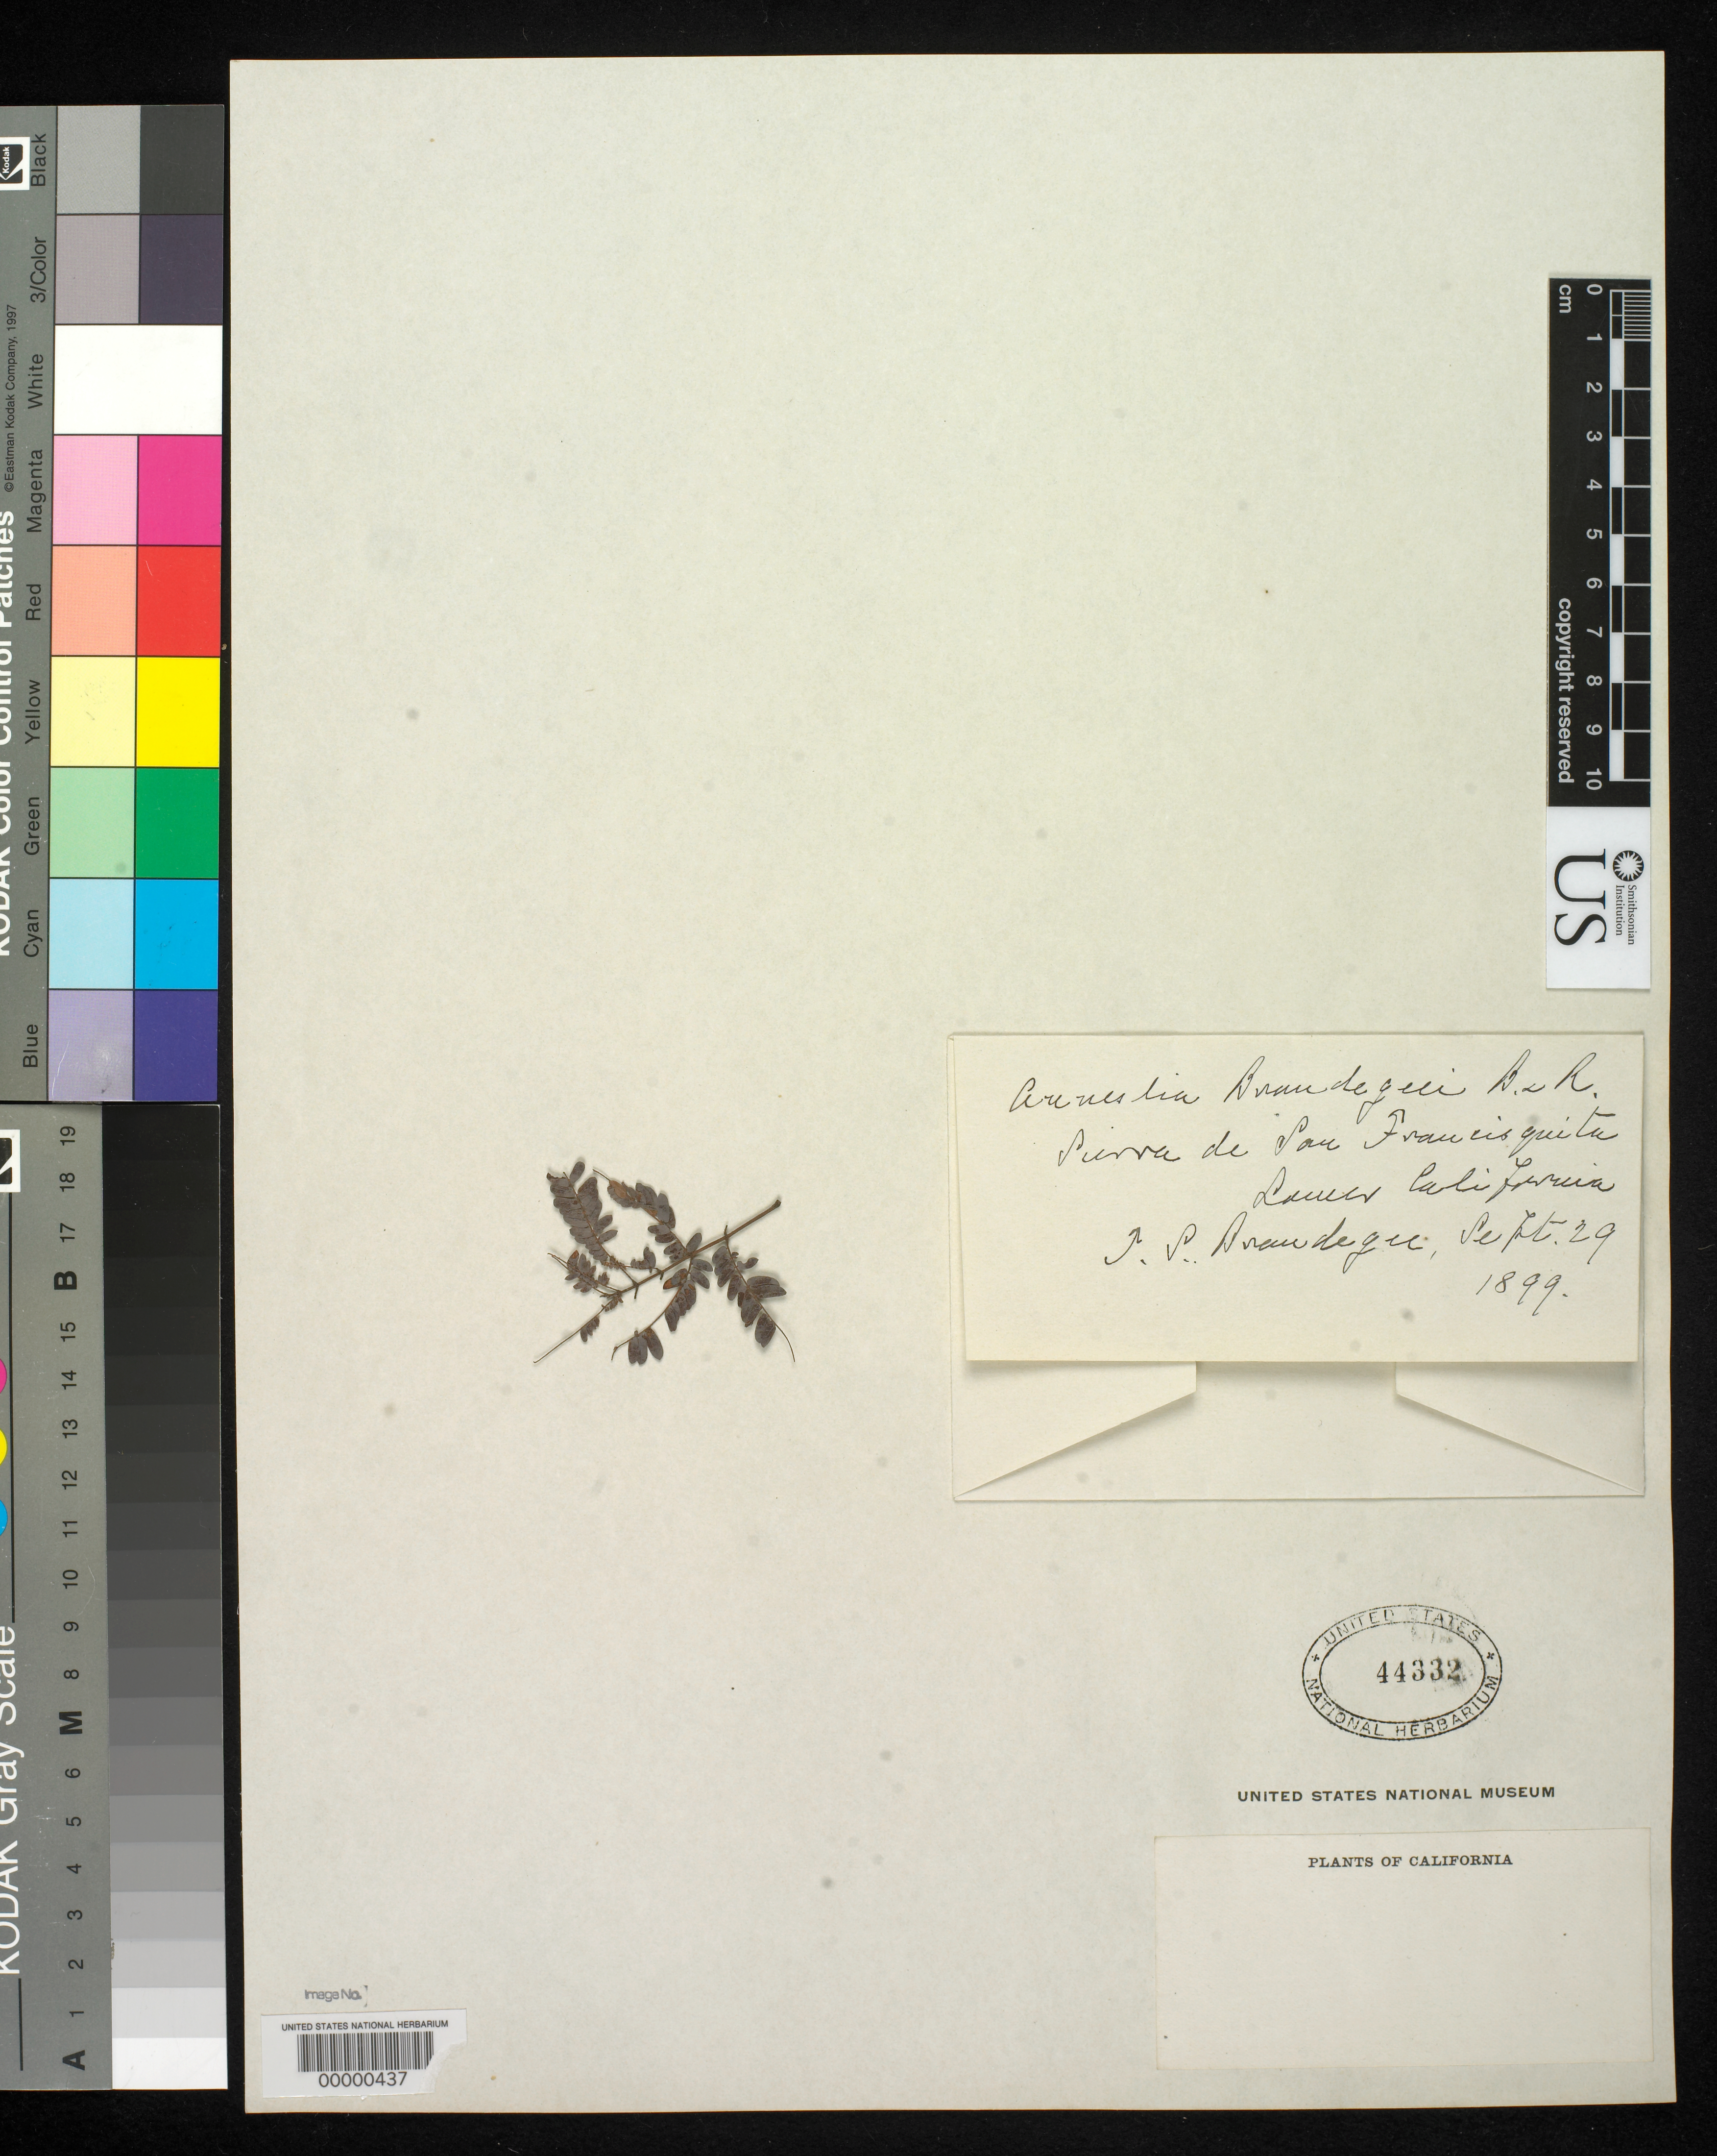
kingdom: Plantae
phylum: Tracheophyta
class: Magnoliopsida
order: Fabales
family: Fabaceae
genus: Anneslia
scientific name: Anneslia brandegeei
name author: Britton & Rose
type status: Type Fragment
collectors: T. S. Brandegee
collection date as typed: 29 Sep 1899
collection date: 1899-09-29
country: Mexico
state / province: Baja California Sur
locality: Sierra de San Francisquito.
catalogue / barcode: US 44332